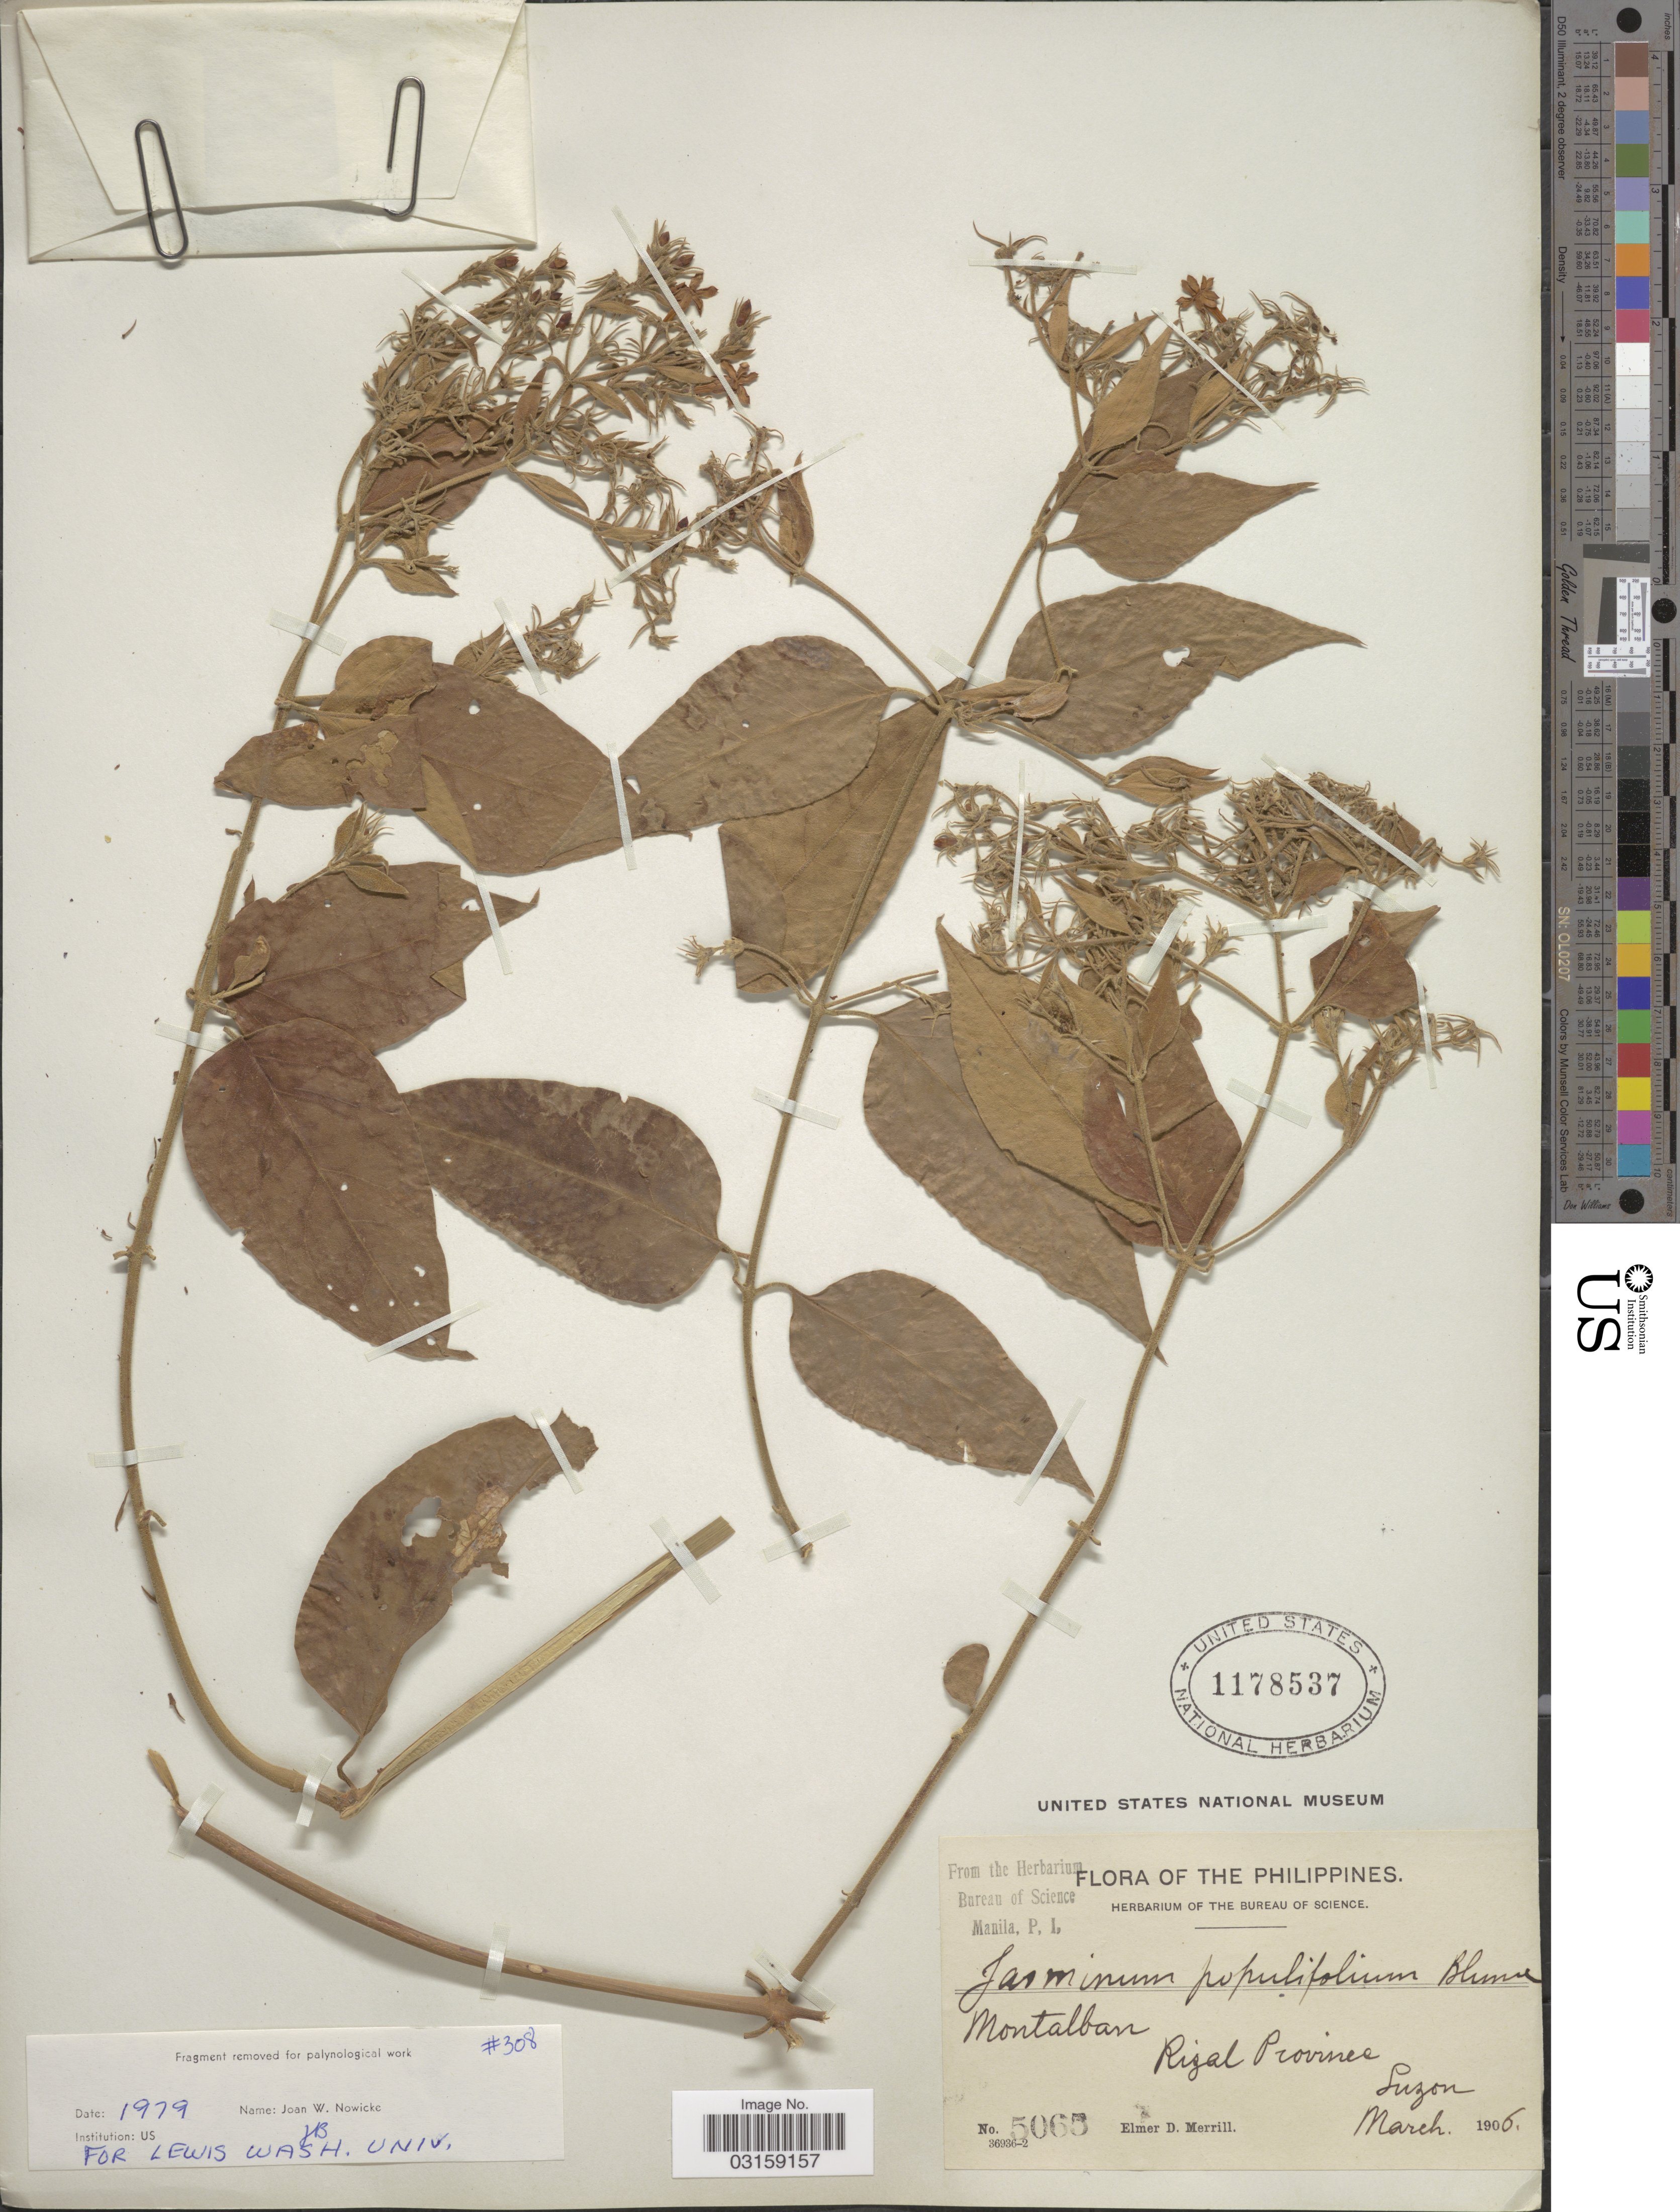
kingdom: Plantae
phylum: Tracheophyta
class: Magnoliopsida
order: Lamiales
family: Oleaceae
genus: Jasminum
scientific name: Jasminum populifolium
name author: Blume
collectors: E. D. Merrill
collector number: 5065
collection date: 1906-03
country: Philippines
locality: Montalban. Rizal Province. Luzon.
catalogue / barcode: US 1178537